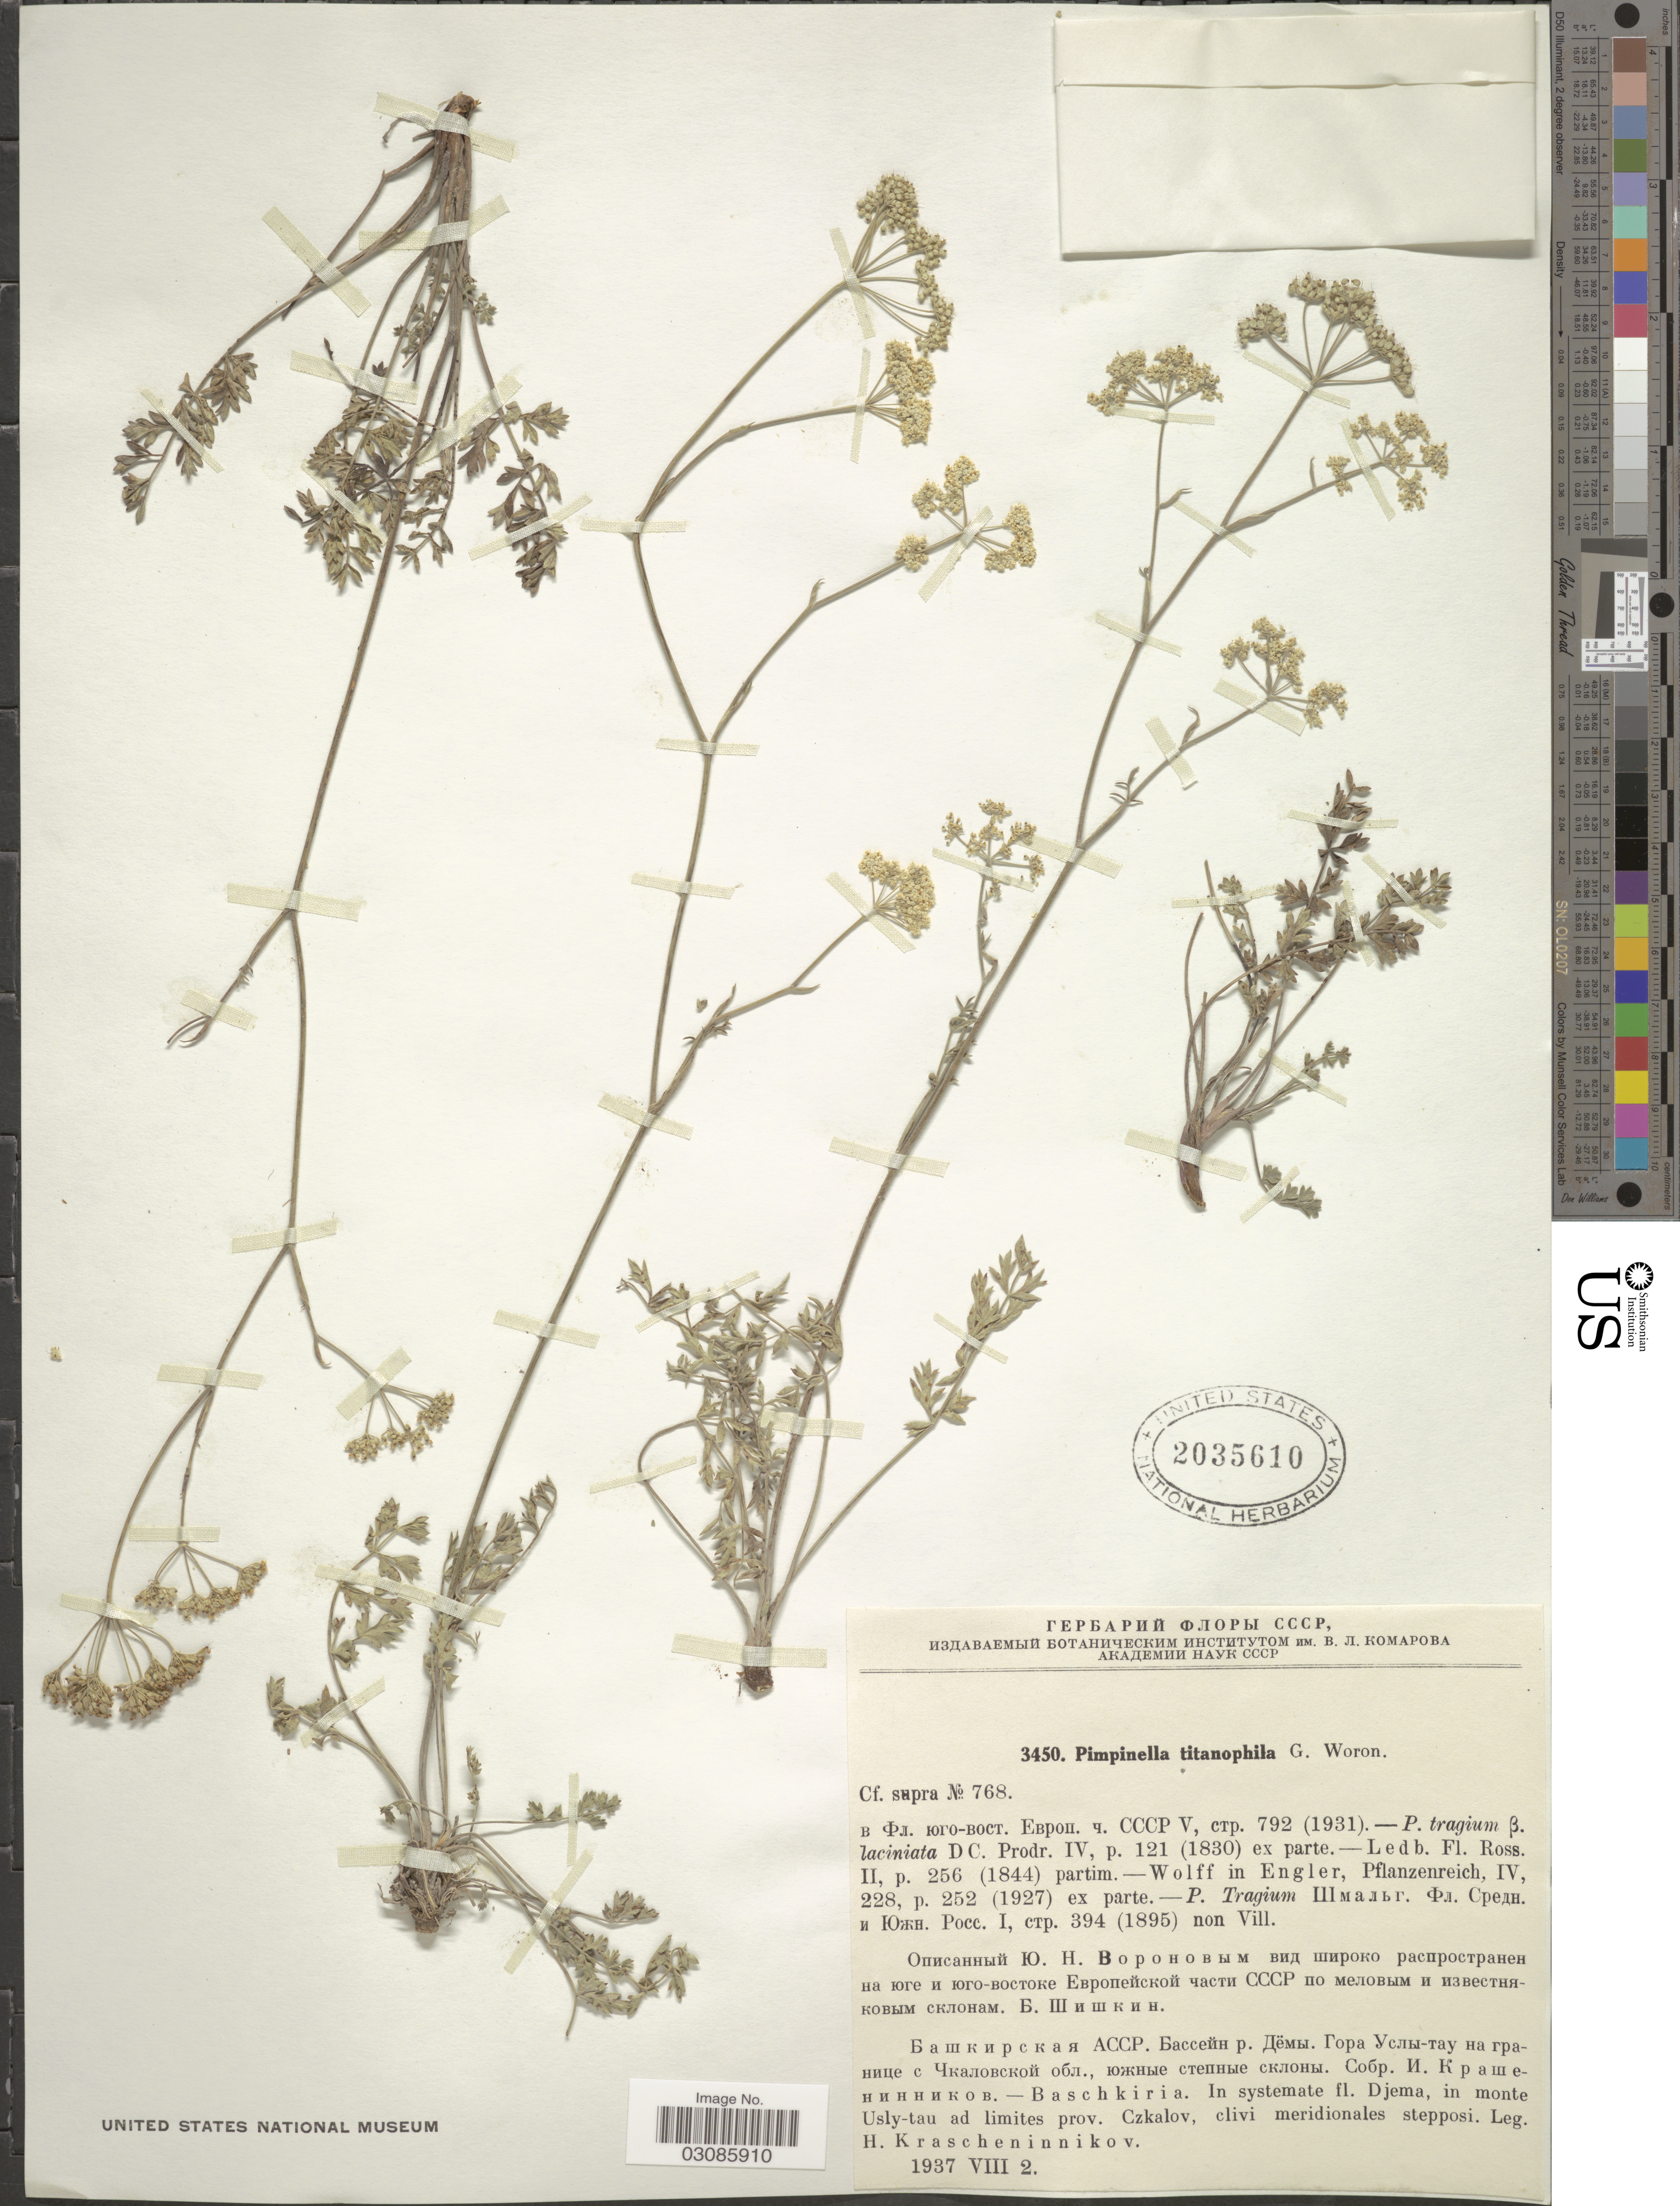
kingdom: Plantae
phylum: Tracheophyta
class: Magnoliopsida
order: Apiales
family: Apiaceae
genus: Pimpinella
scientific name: Pimpinella titanophila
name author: Woronow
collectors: H. Krascheninnikov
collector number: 3450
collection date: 1937-08-02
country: Russian Federation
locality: X - Baschkiria. In systemate fl. Djema, in monte Usly-tau ad limites prov. Czkalov, clivi meridionales stepposi.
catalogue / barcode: US 2035610